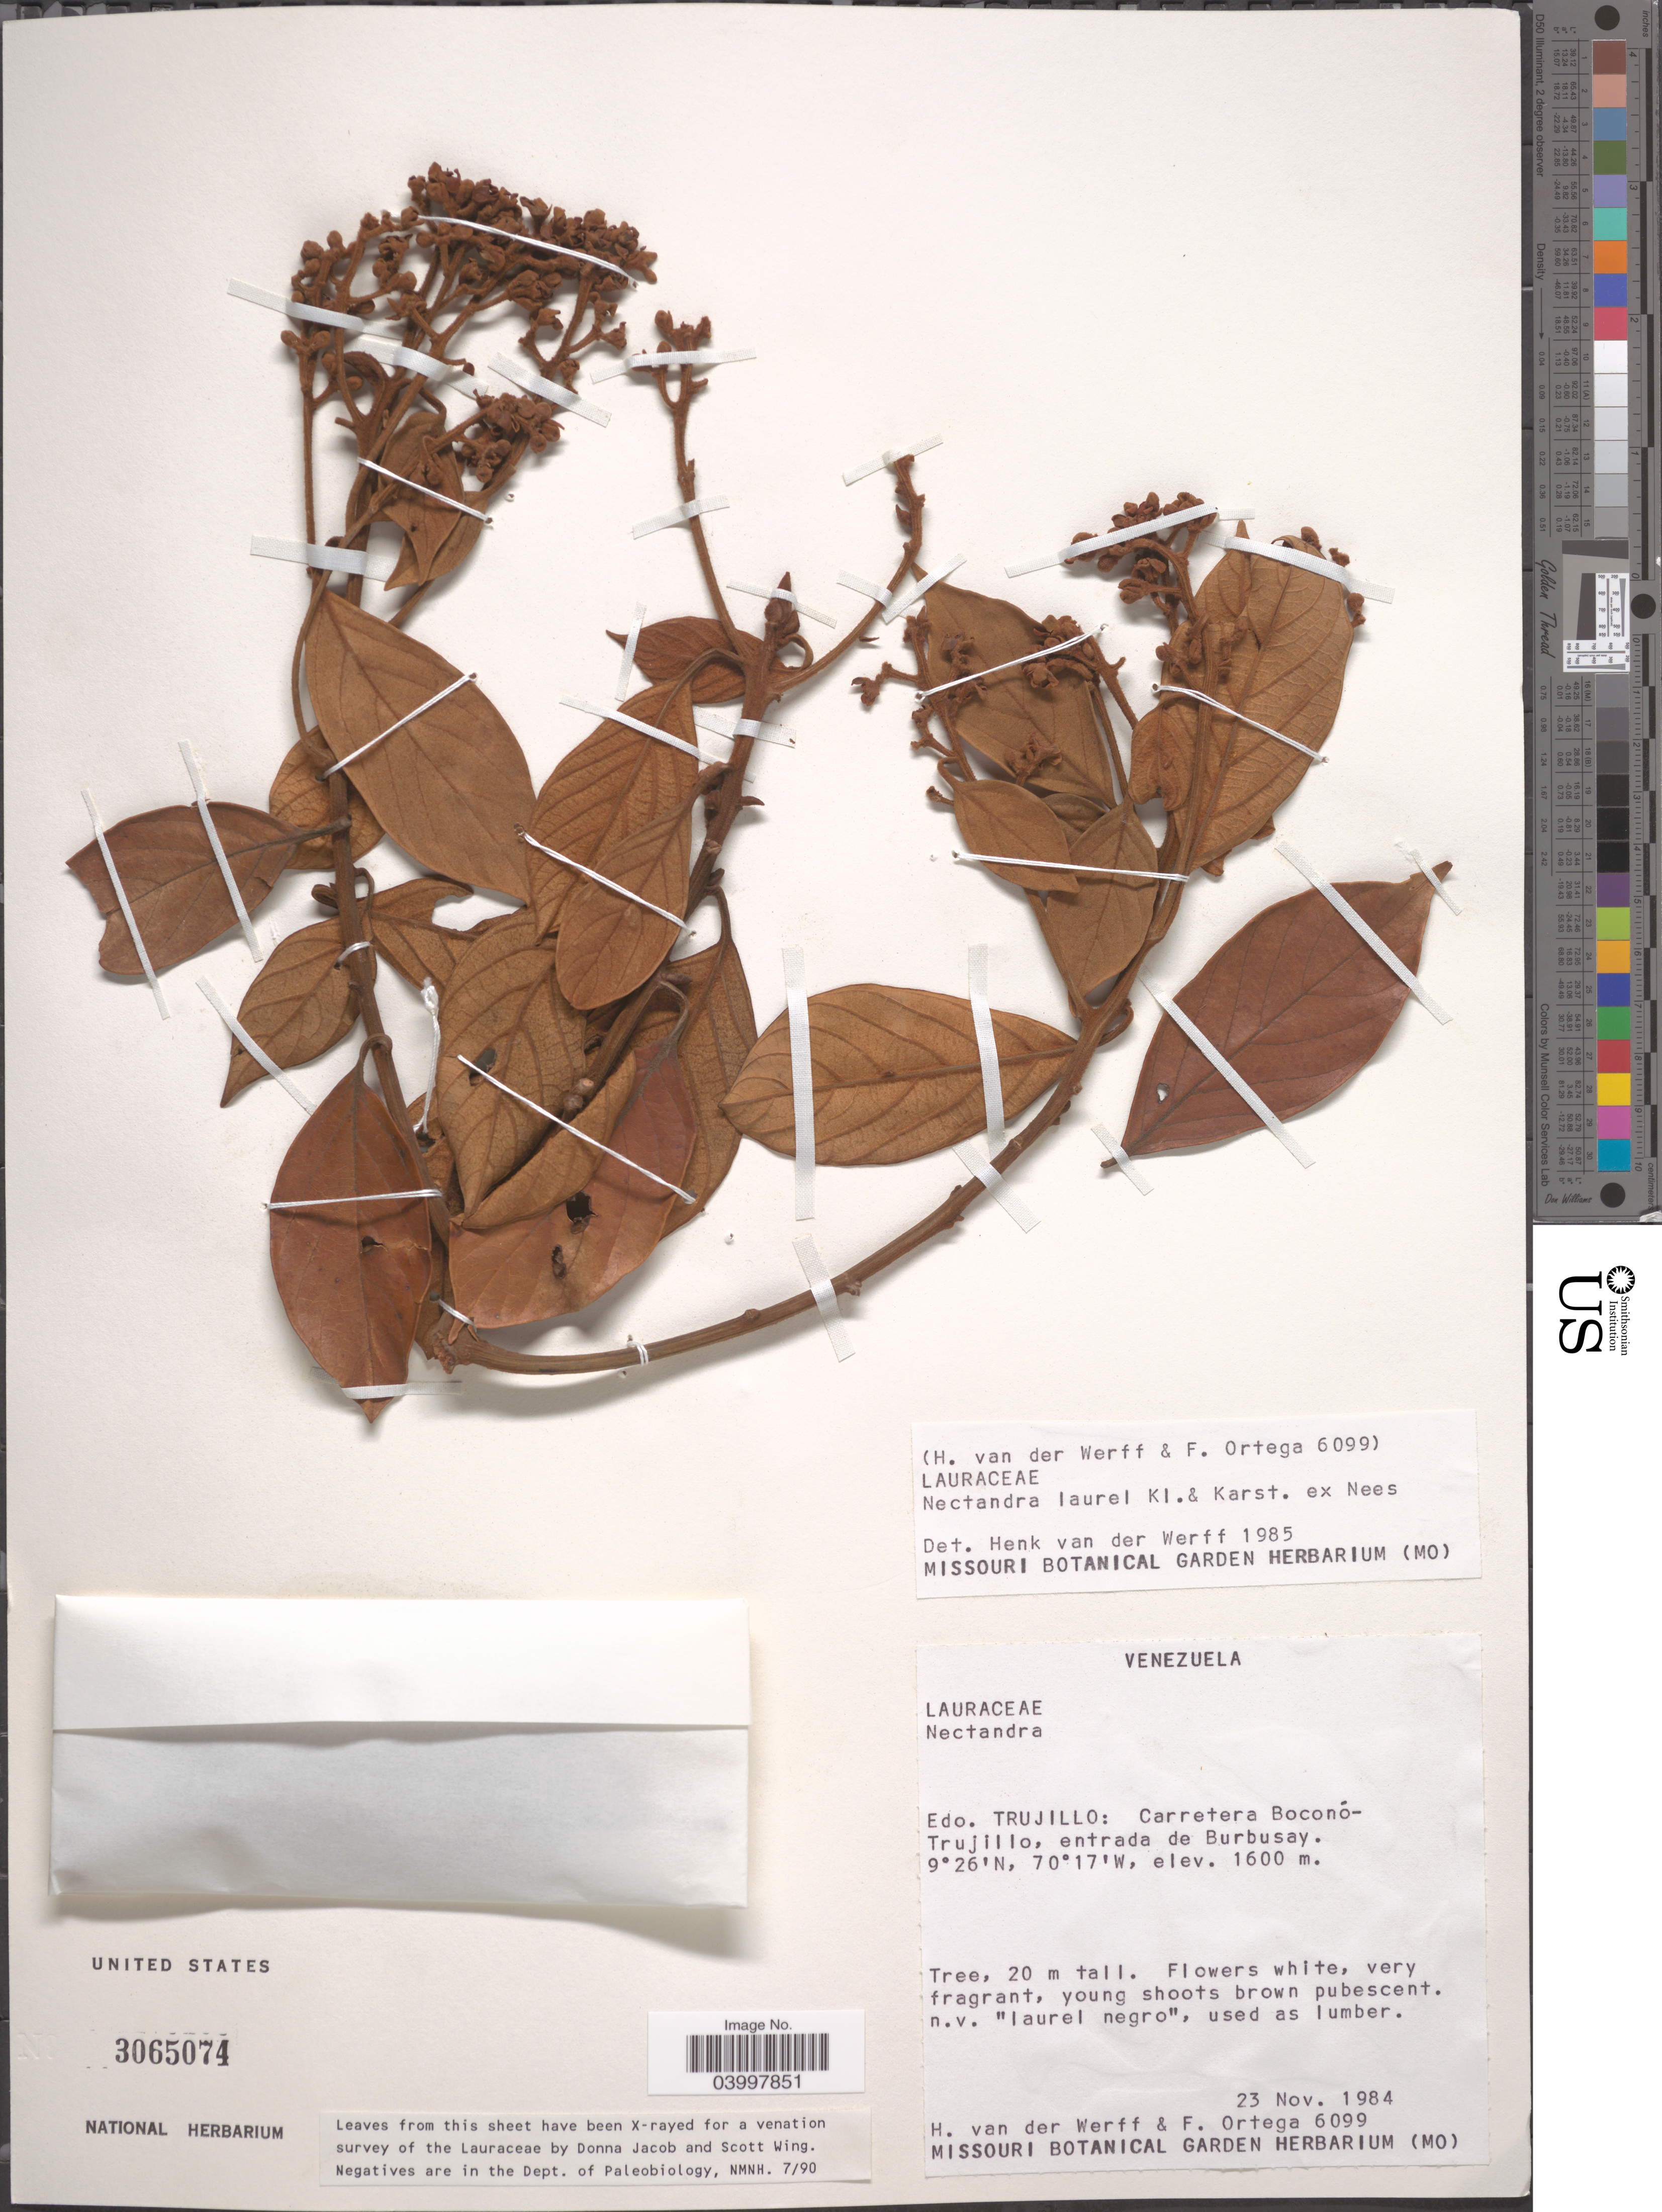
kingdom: Plantae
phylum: Tracheophyta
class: Magnoliopsida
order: Laurales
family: Lauraceae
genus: Nectandra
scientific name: Nectandra laurel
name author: Nees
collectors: H. van der Werff & F. J. Ortega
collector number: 6099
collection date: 1984-11-23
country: Venezuela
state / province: Trujillo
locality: Carretera Boconó-Trujillo, entrada de Burbusay.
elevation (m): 1600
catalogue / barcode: US 3065074